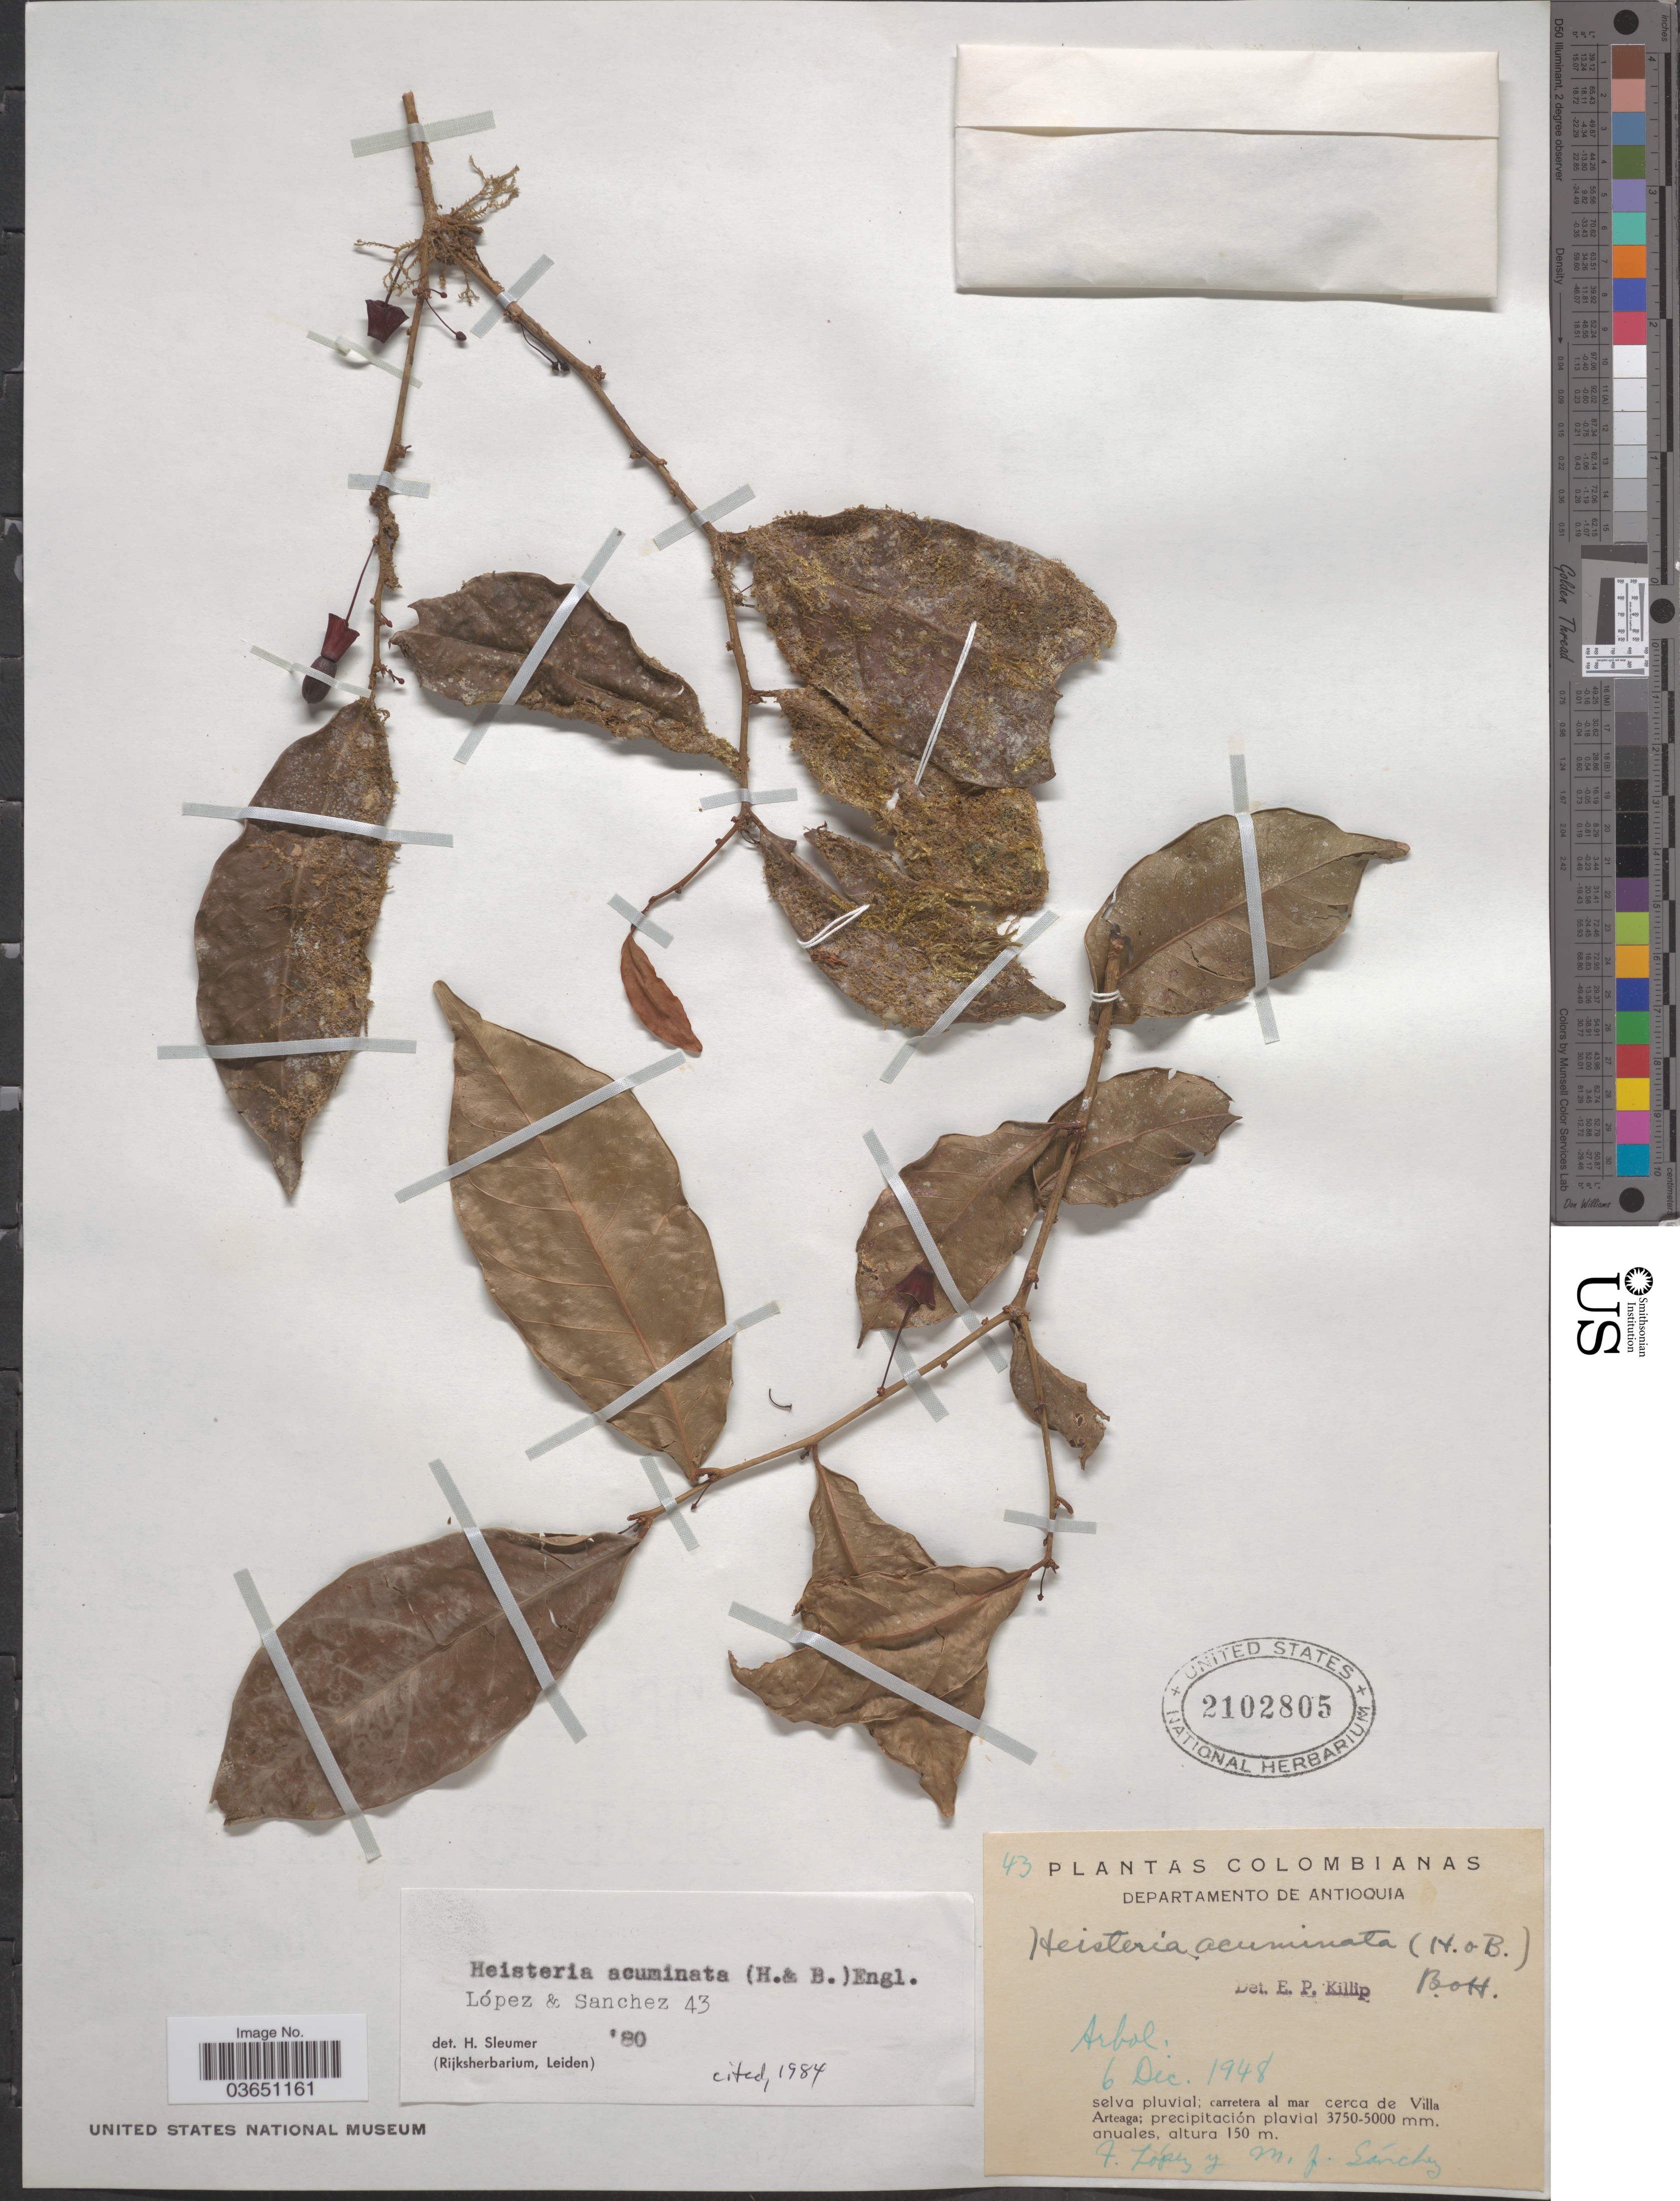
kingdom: Plantae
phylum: Tracheophyta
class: Magnoliopsida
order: Santalales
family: Erythropalaceae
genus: Heisteria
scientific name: Heisteria acuminata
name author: (Humb. & Bonpl.) Engl.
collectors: F. Lopéz & M. Sanchez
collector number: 43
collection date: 1948-12-06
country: Colombia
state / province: Antioquia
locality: Departamento de Antioquia; cerca al mar cerca de Villa Arteaga.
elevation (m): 150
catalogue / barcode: US 2102805